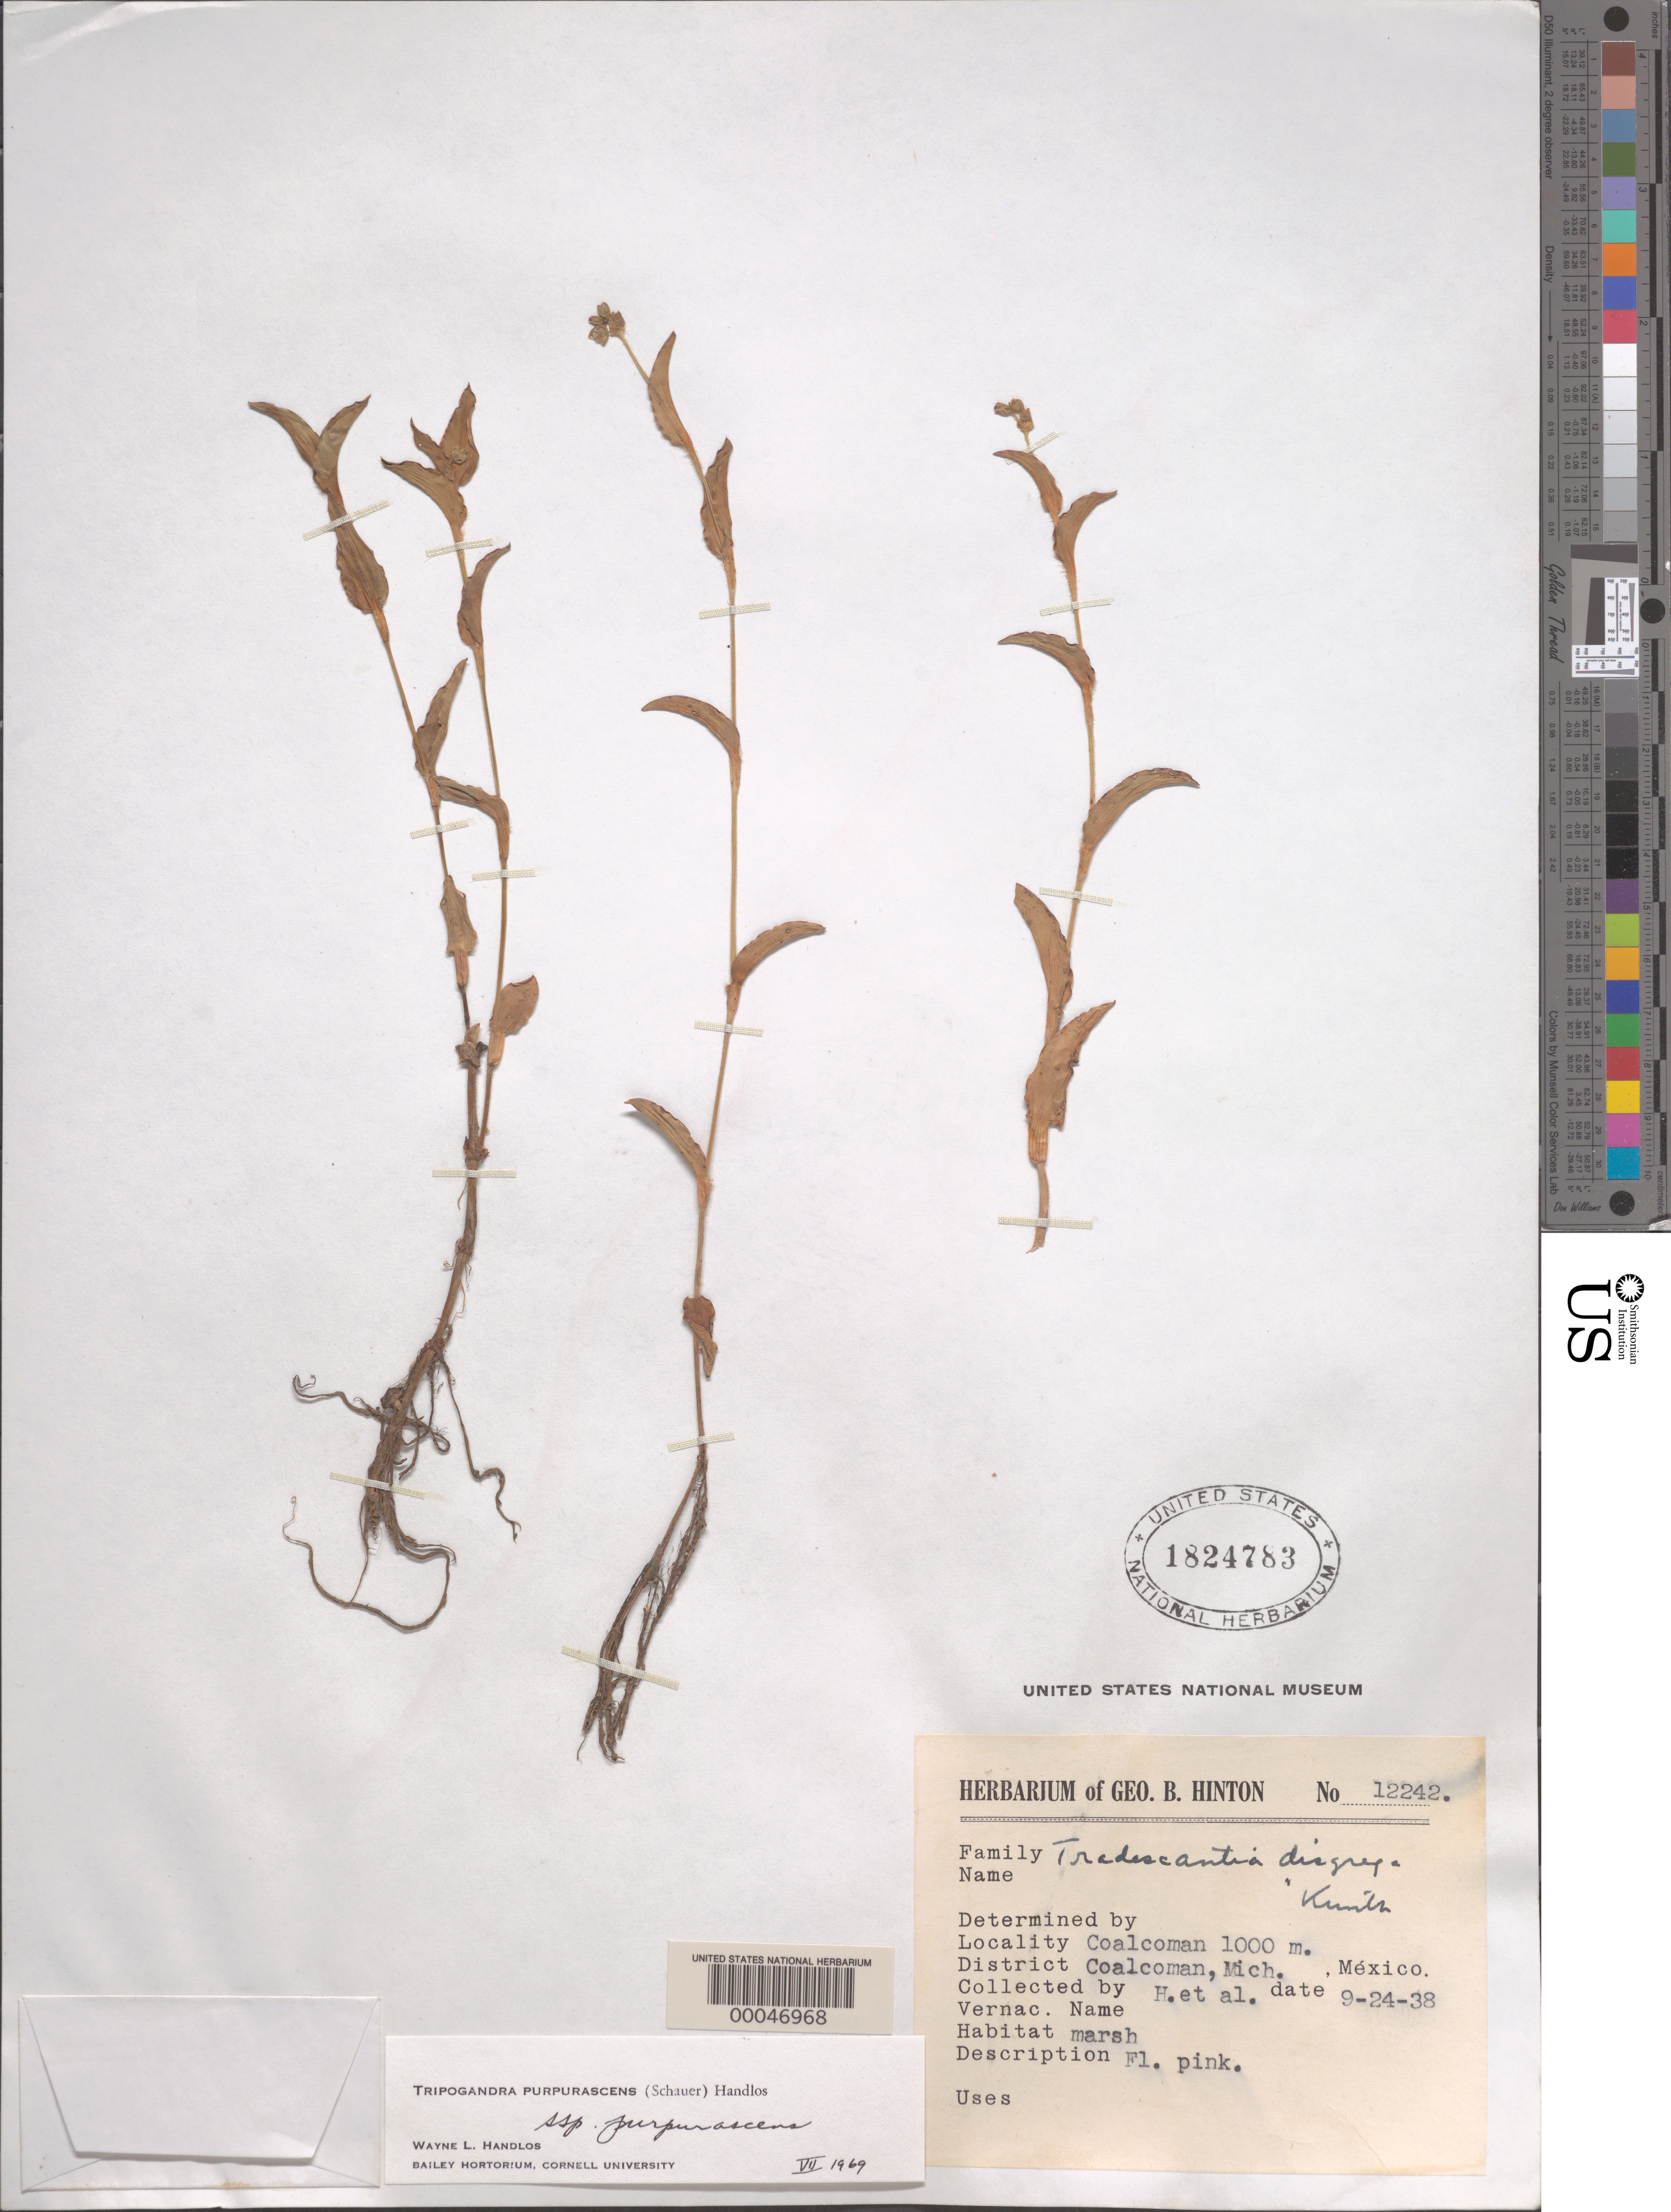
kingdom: Plantae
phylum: Tracheophyta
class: Liliopsida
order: Commelinales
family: Commelinaceae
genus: Tripogandra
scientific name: Tripogandra purpurascens subsp. purpurascens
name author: (S. Schauer) Handlos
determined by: Handlos, W. L.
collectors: G. B. Hinton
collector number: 12242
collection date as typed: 24 Sep 1938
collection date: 1938-09-24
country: Mexico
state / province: Michoacán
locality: Coalcomán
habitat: Marsh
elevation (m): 1000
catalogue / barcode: US 1824783